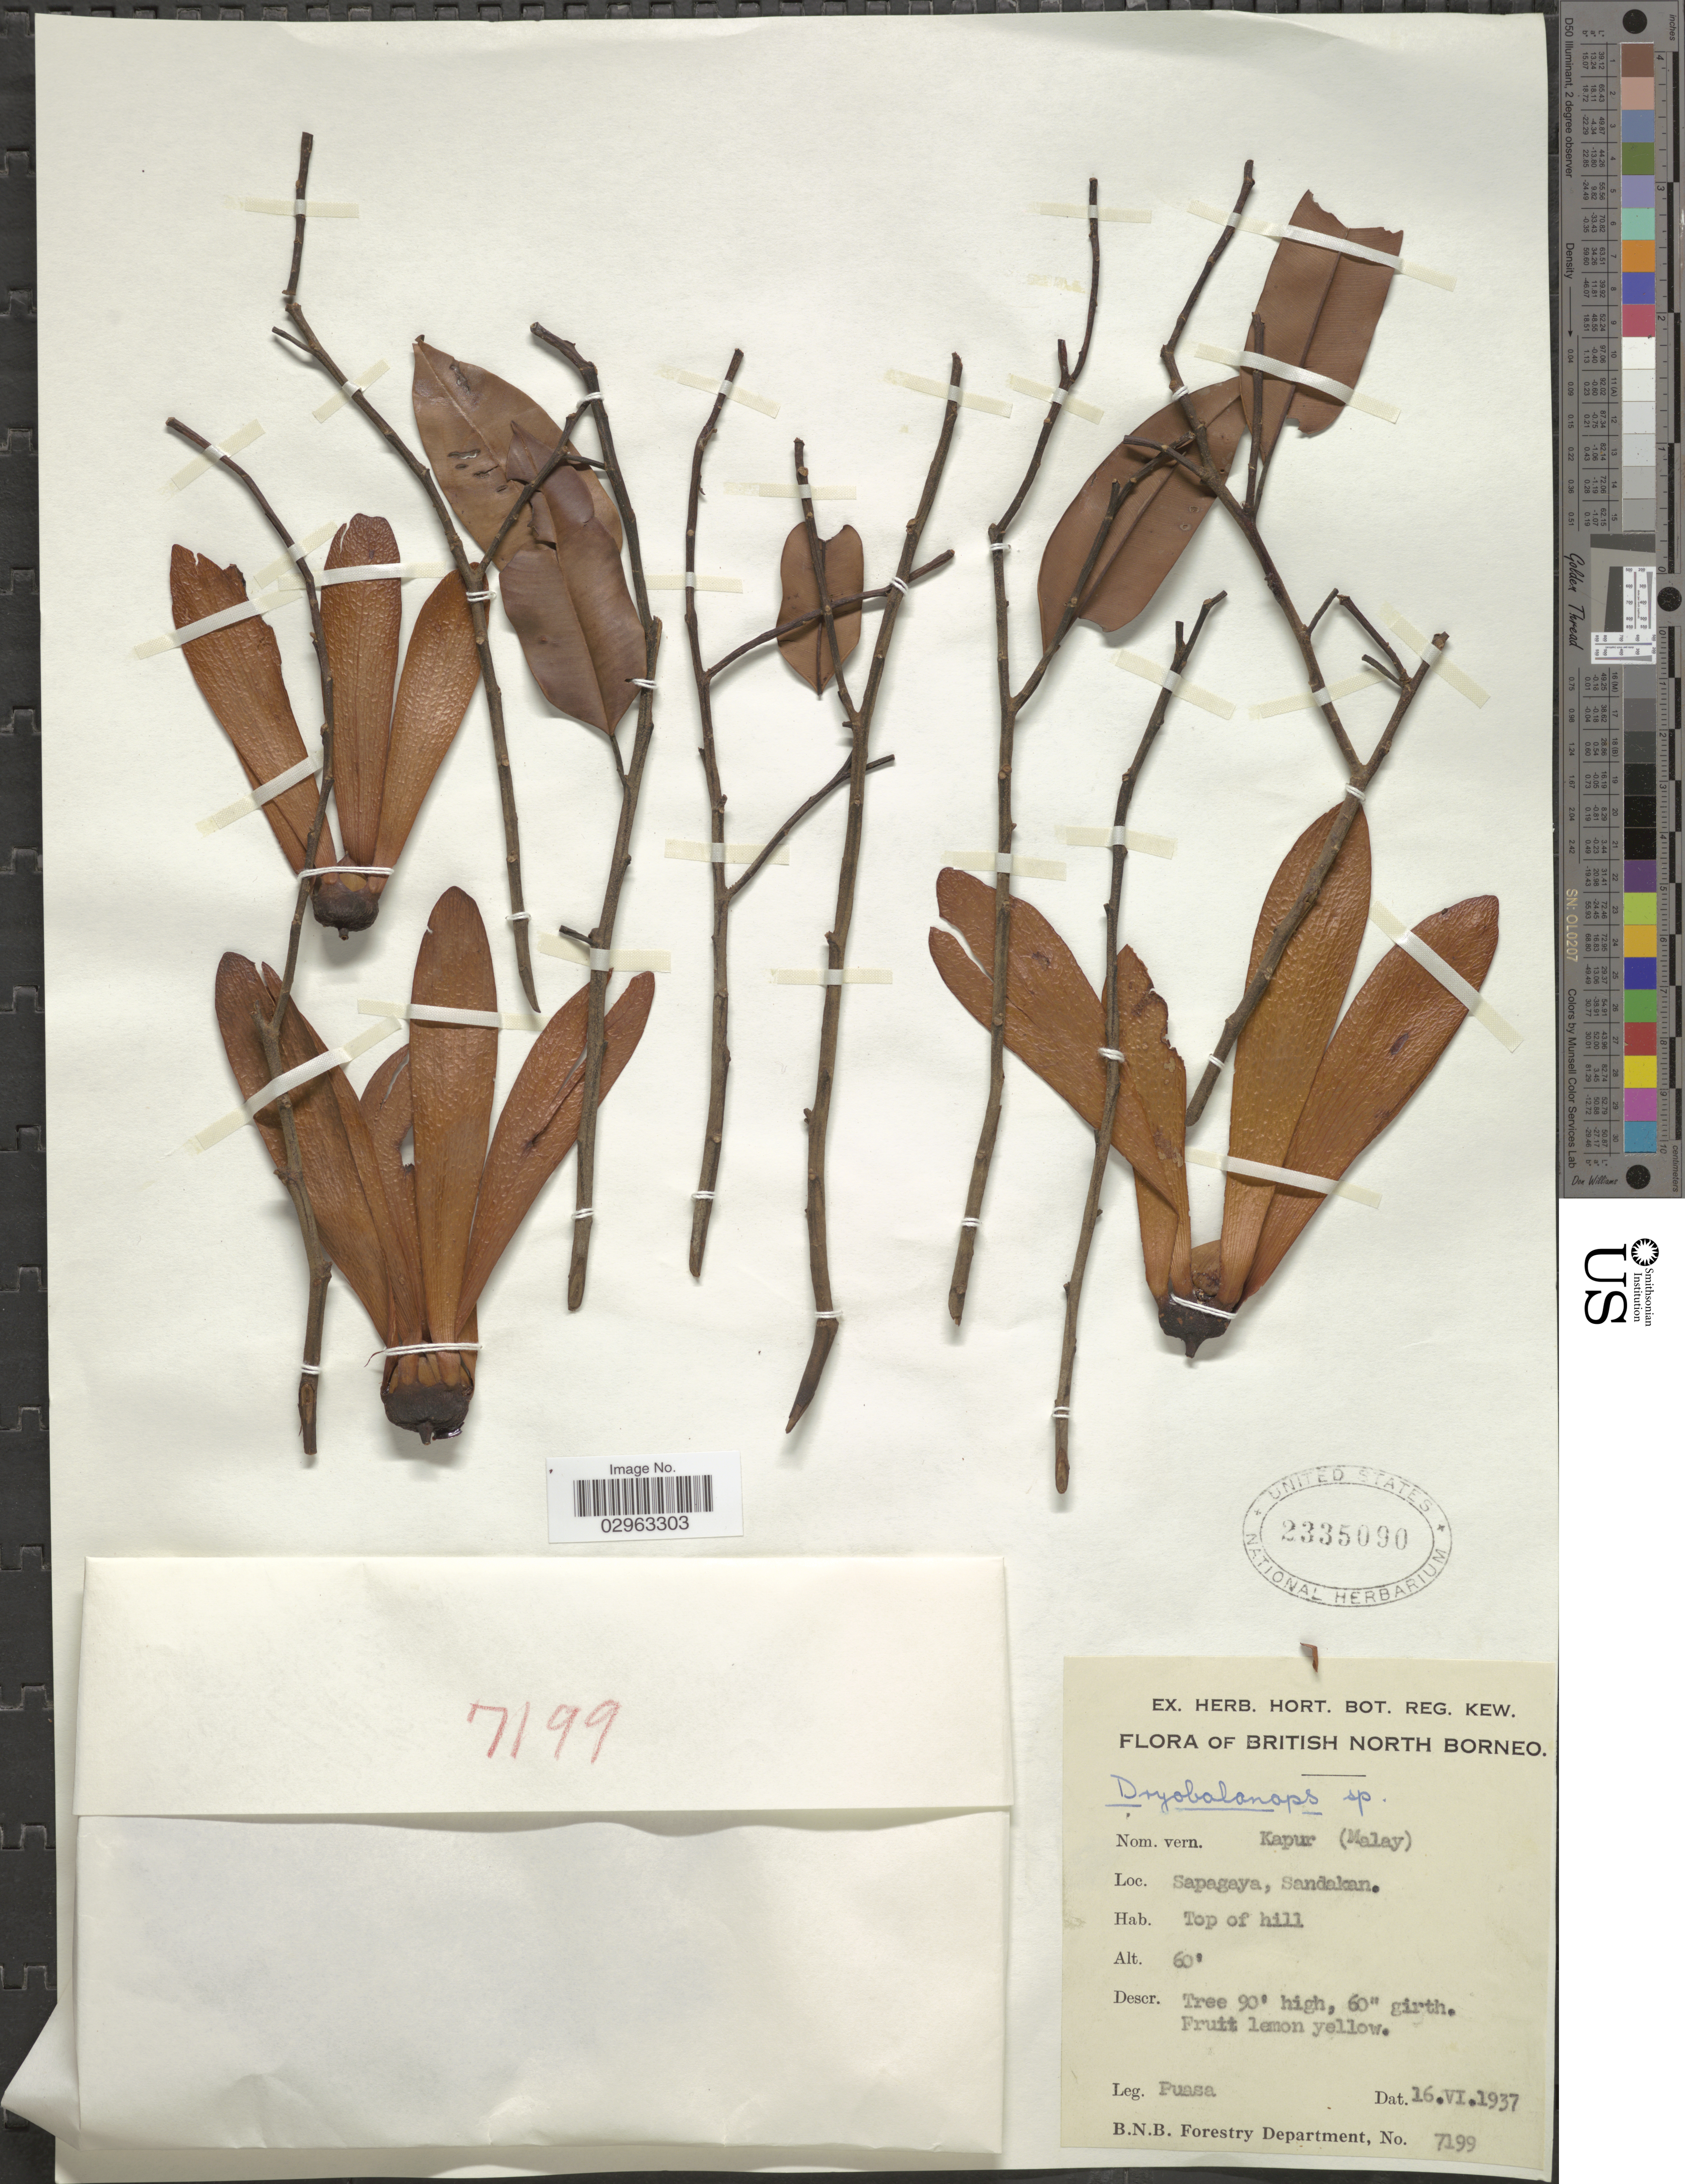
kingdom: Plantae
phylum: Tracheophyta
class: Magnoliopsida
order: Malvales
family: Dipterocarpaceae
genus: Dryobalanops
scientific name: Dryobalanops sp.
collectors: Puasa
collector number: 7199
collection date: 1937-06-16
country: Malaysia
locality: British North Borneo, Sapagaya, Sandakan.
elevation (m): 18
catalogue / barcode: US 2335090